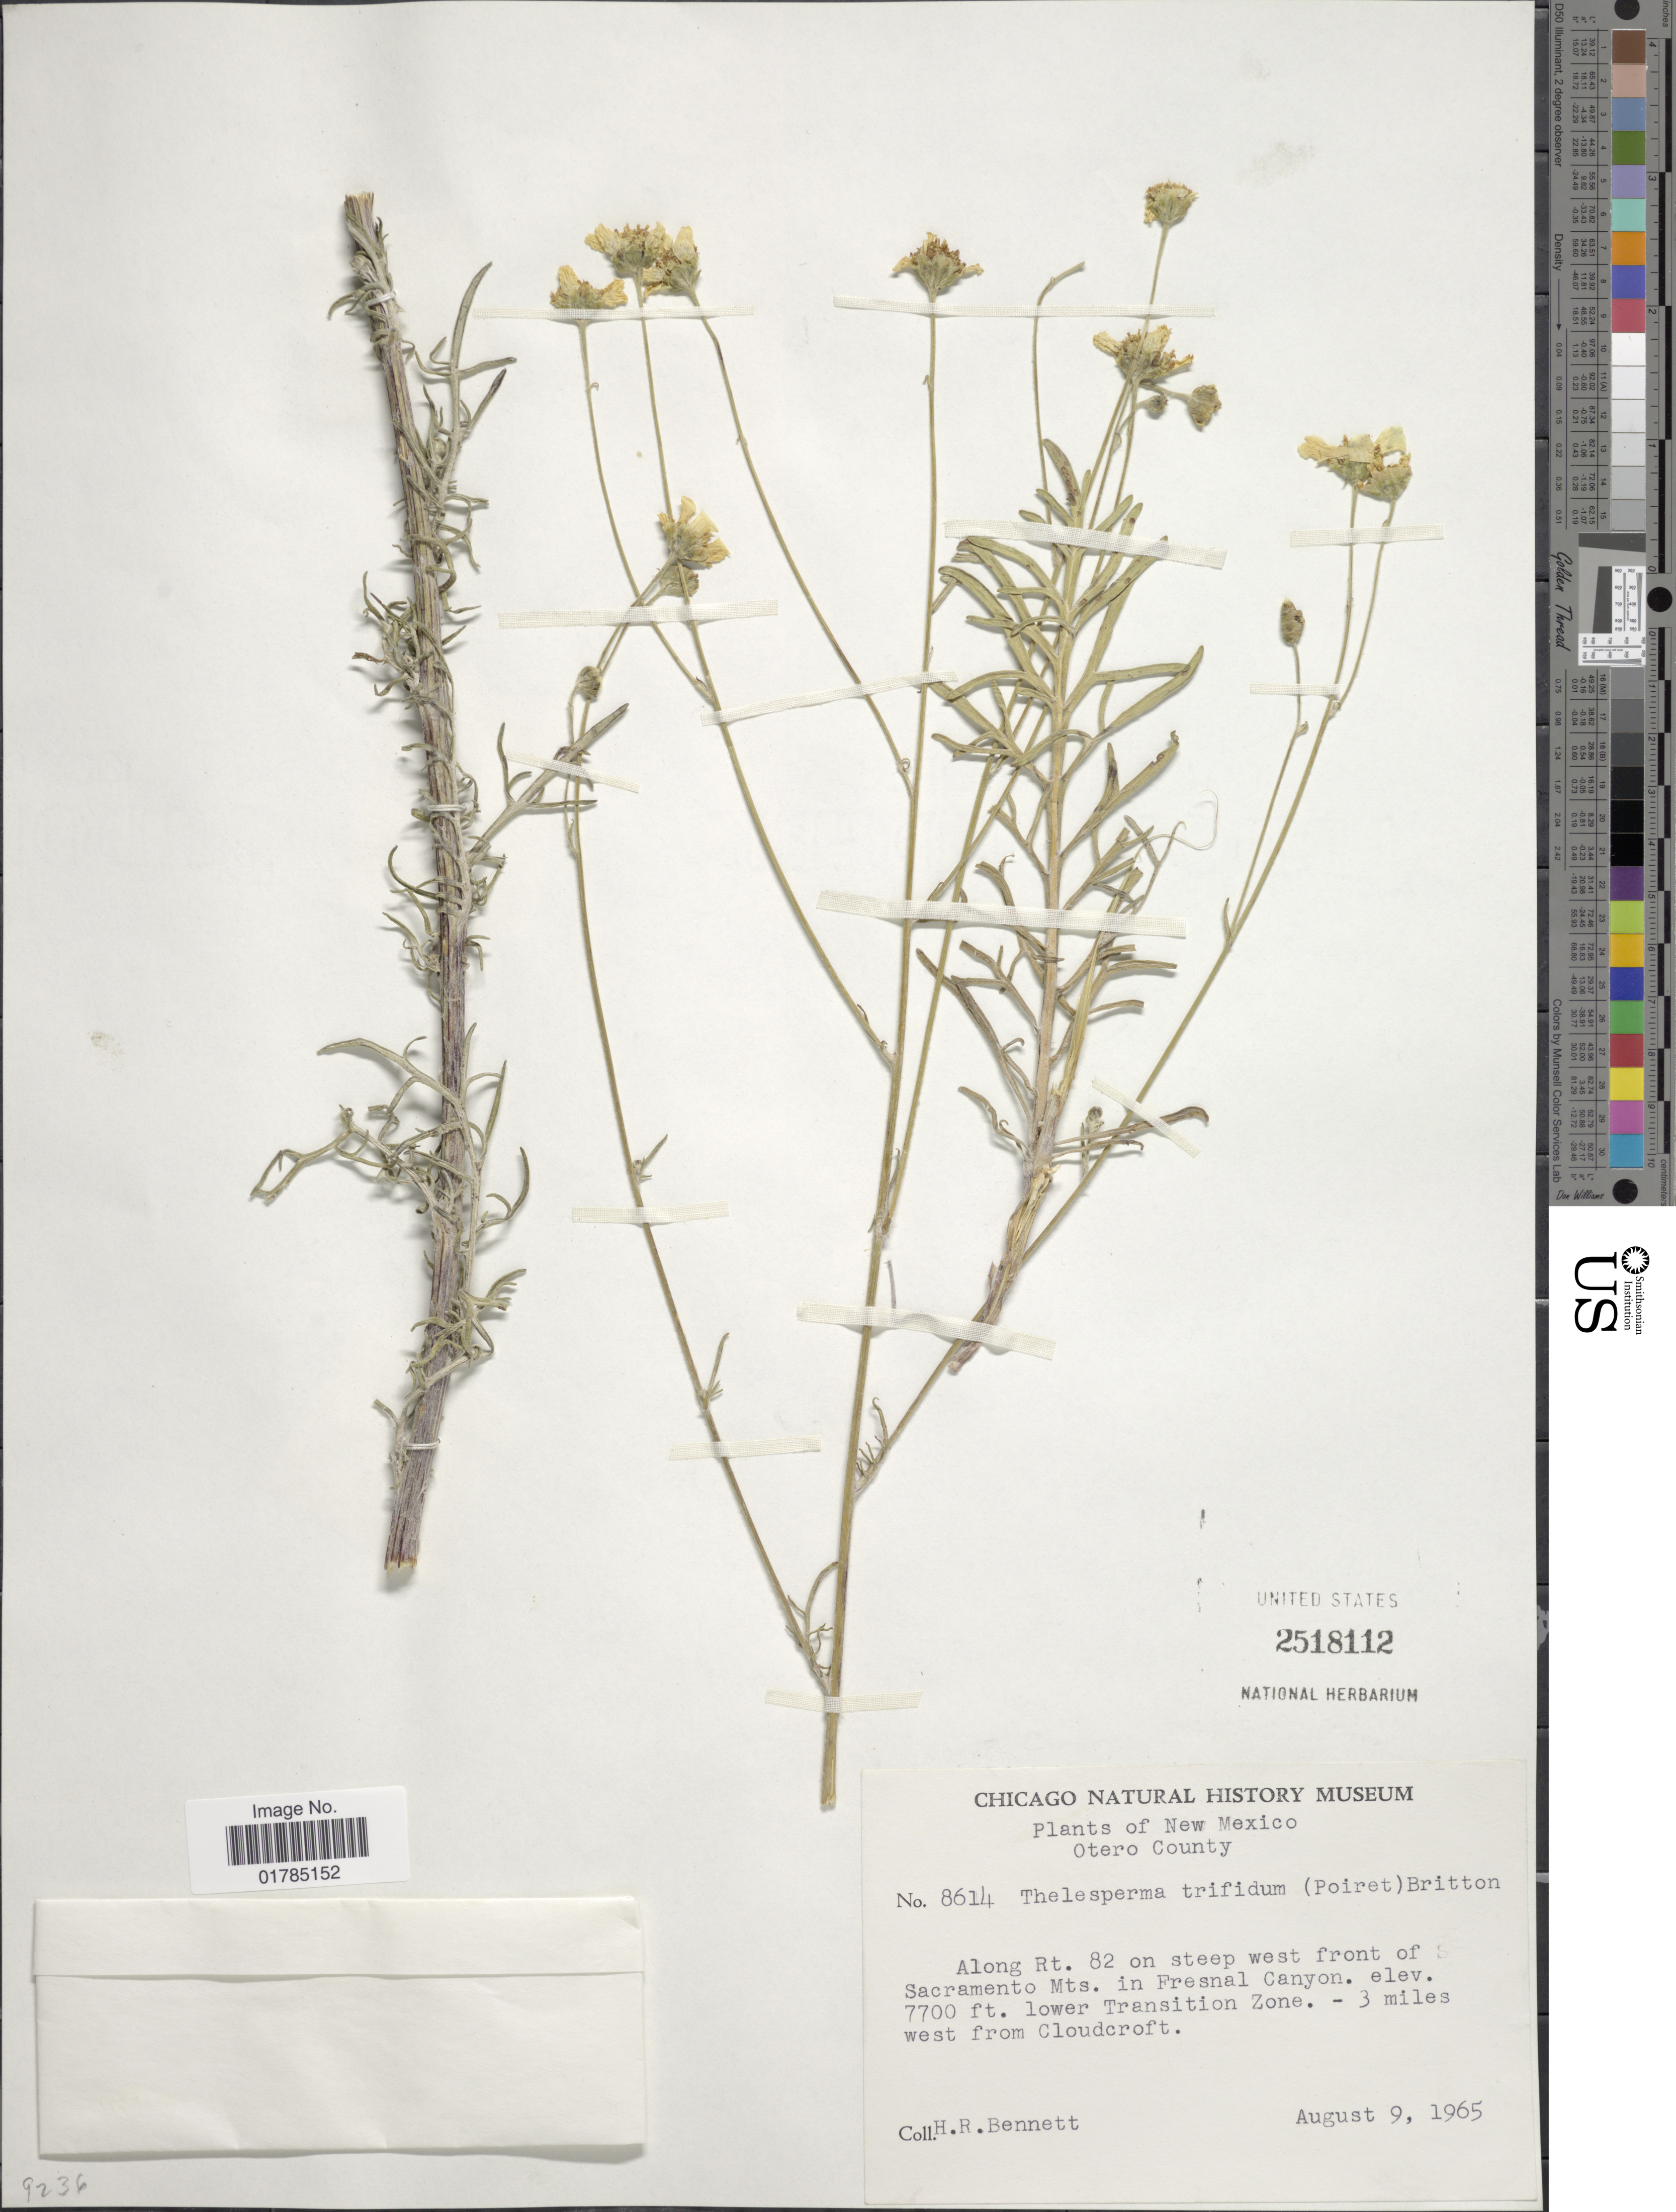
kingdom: Plantae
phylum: Tracheophyta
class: Magnoliopsida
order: Asterales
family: Asteraceae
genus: Thelesperma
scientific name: Thelesperma ambiguum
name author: A. Gray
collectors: H. R. Bennett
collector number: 8614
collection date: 1965-08-09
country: United States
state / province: New Mexico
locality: Otero County, Along Rt. 82, on steep west front of Sacramento Mts. in Fresnal Canyon, Lower transition Zone, 3 miles west from Cloudcroft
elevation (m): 2347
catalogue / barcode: US 2518112